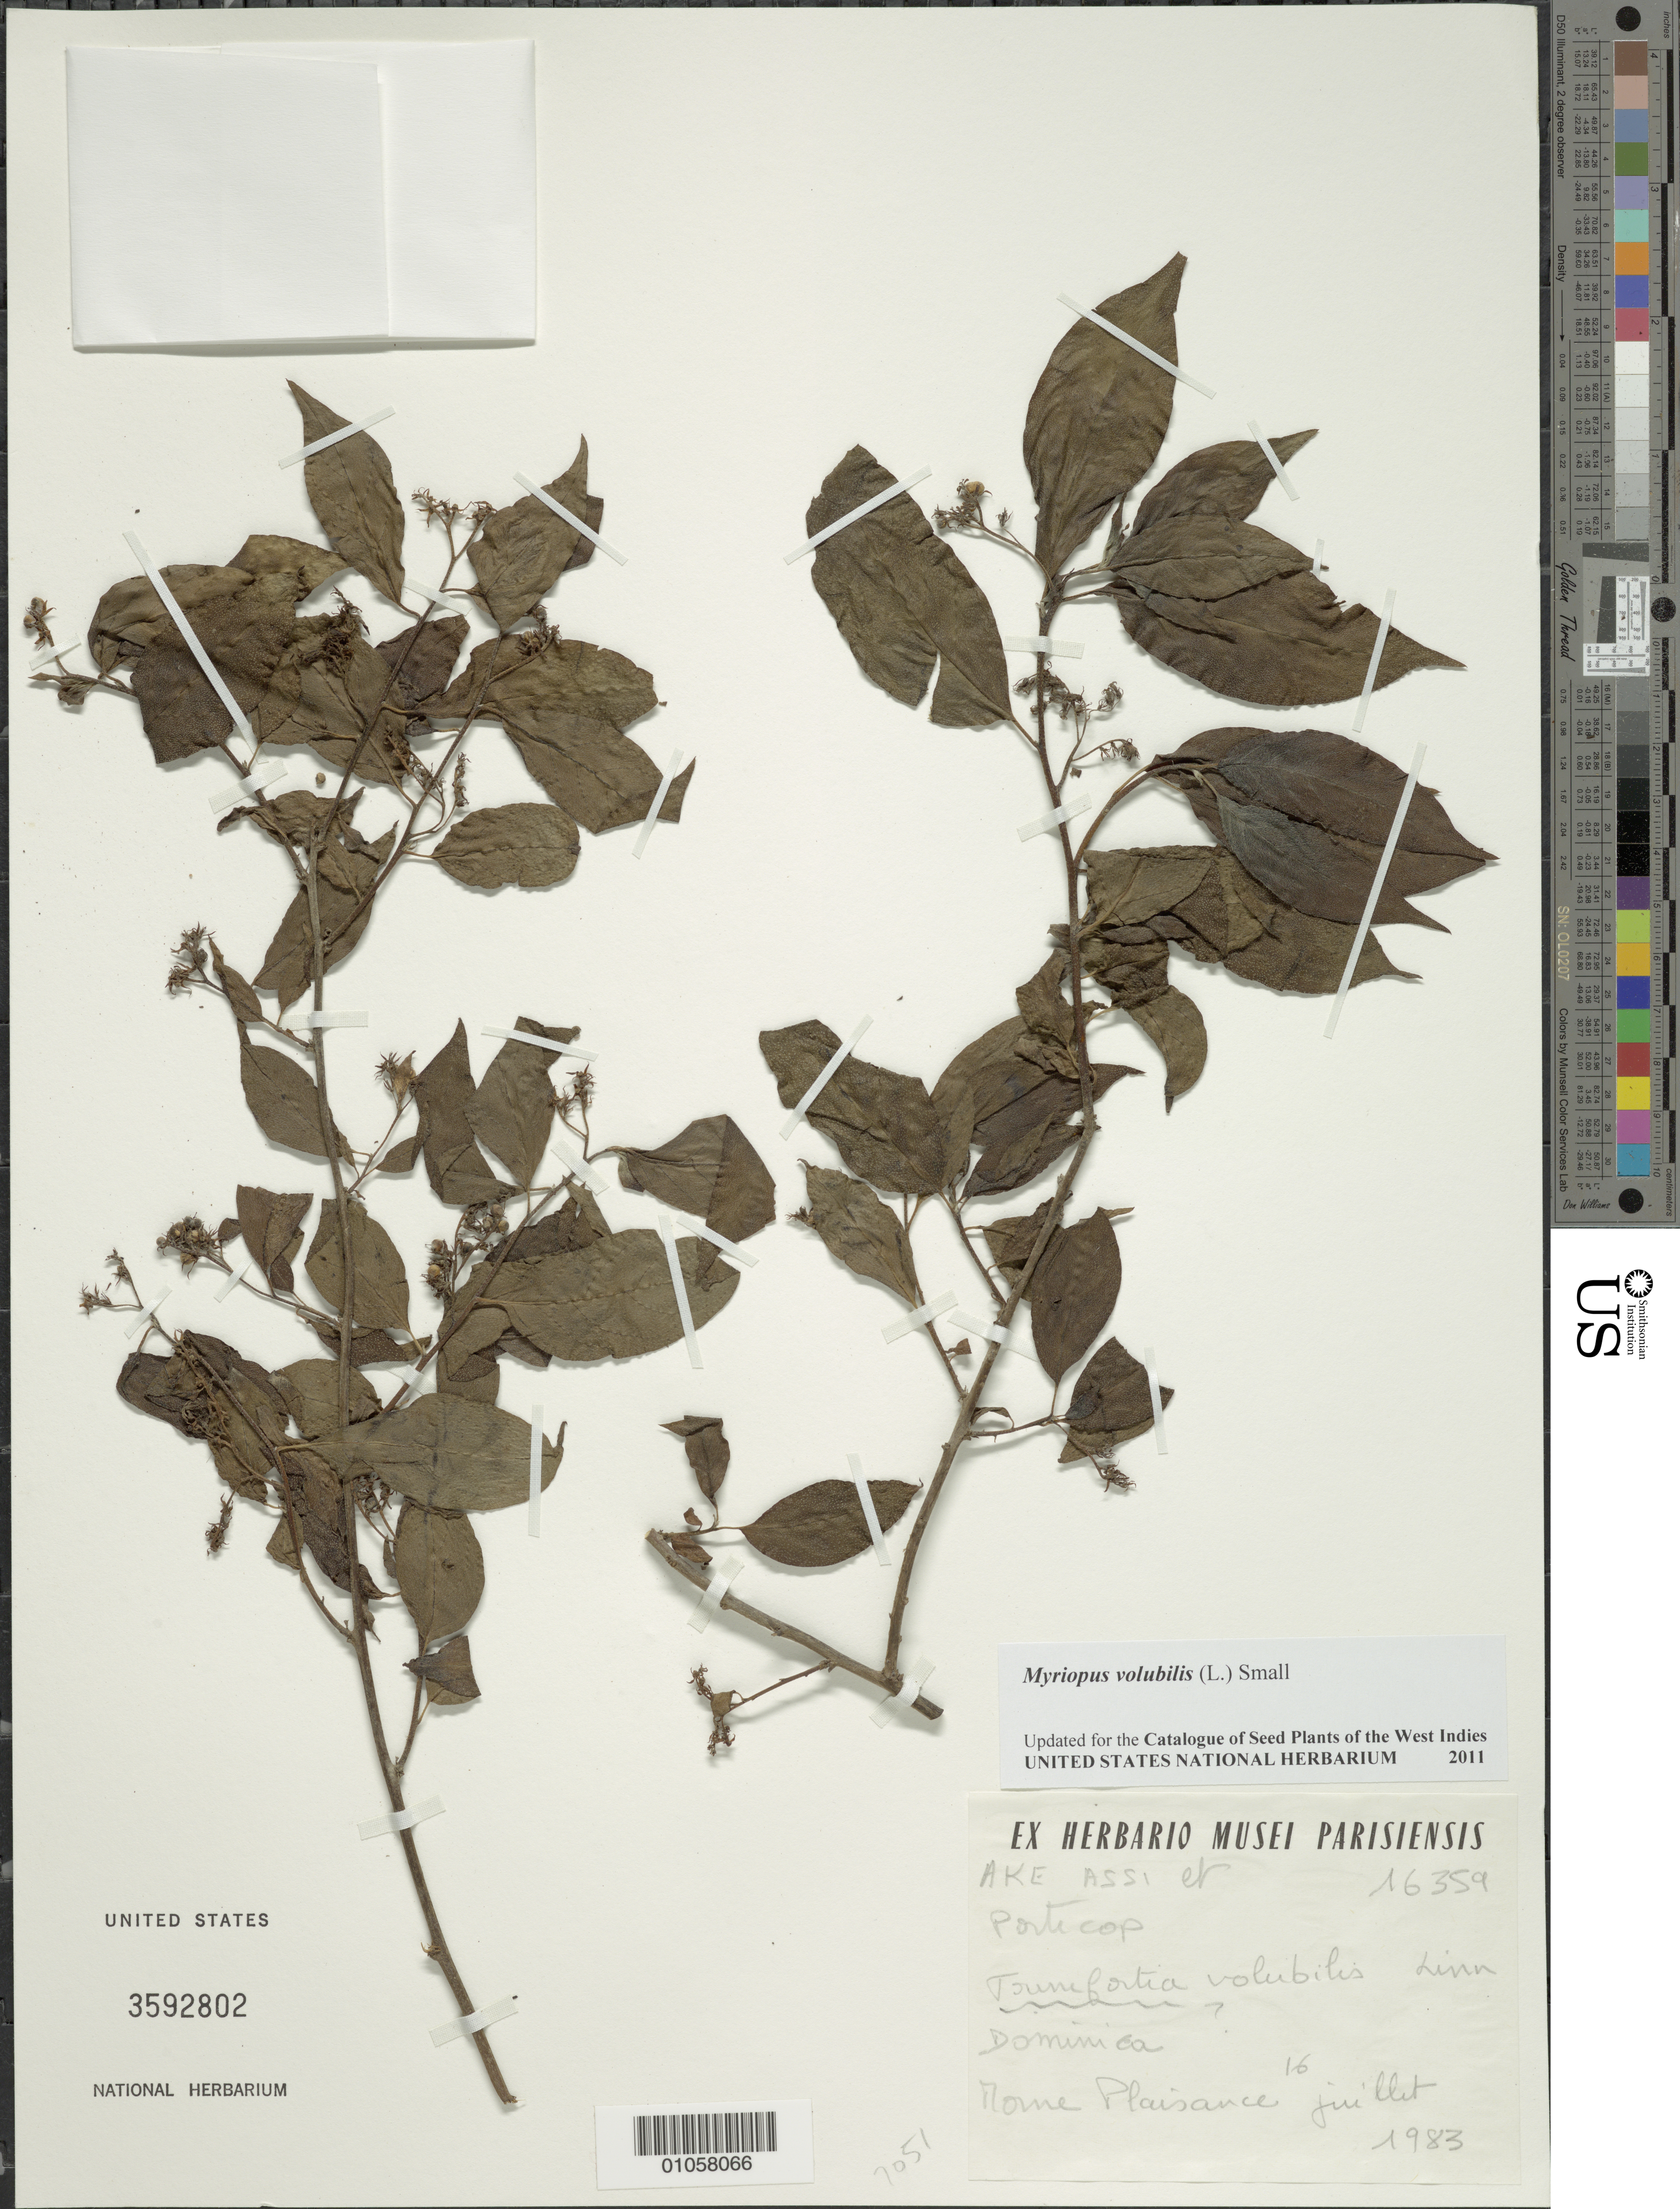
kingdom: Plantae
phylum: Tracheophyta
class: Magnoliopsida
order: Boraginales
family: Heliotropiaceae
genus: Myriopus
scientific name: Myriopus volubilis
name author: (L.) Small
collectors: A. Ake & -. Portecop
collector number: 16359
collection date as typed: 16 Jul 1983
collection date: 1983-07-16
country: Dominica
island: Dominica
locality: Morne Plaisance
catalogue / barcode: US 3592802